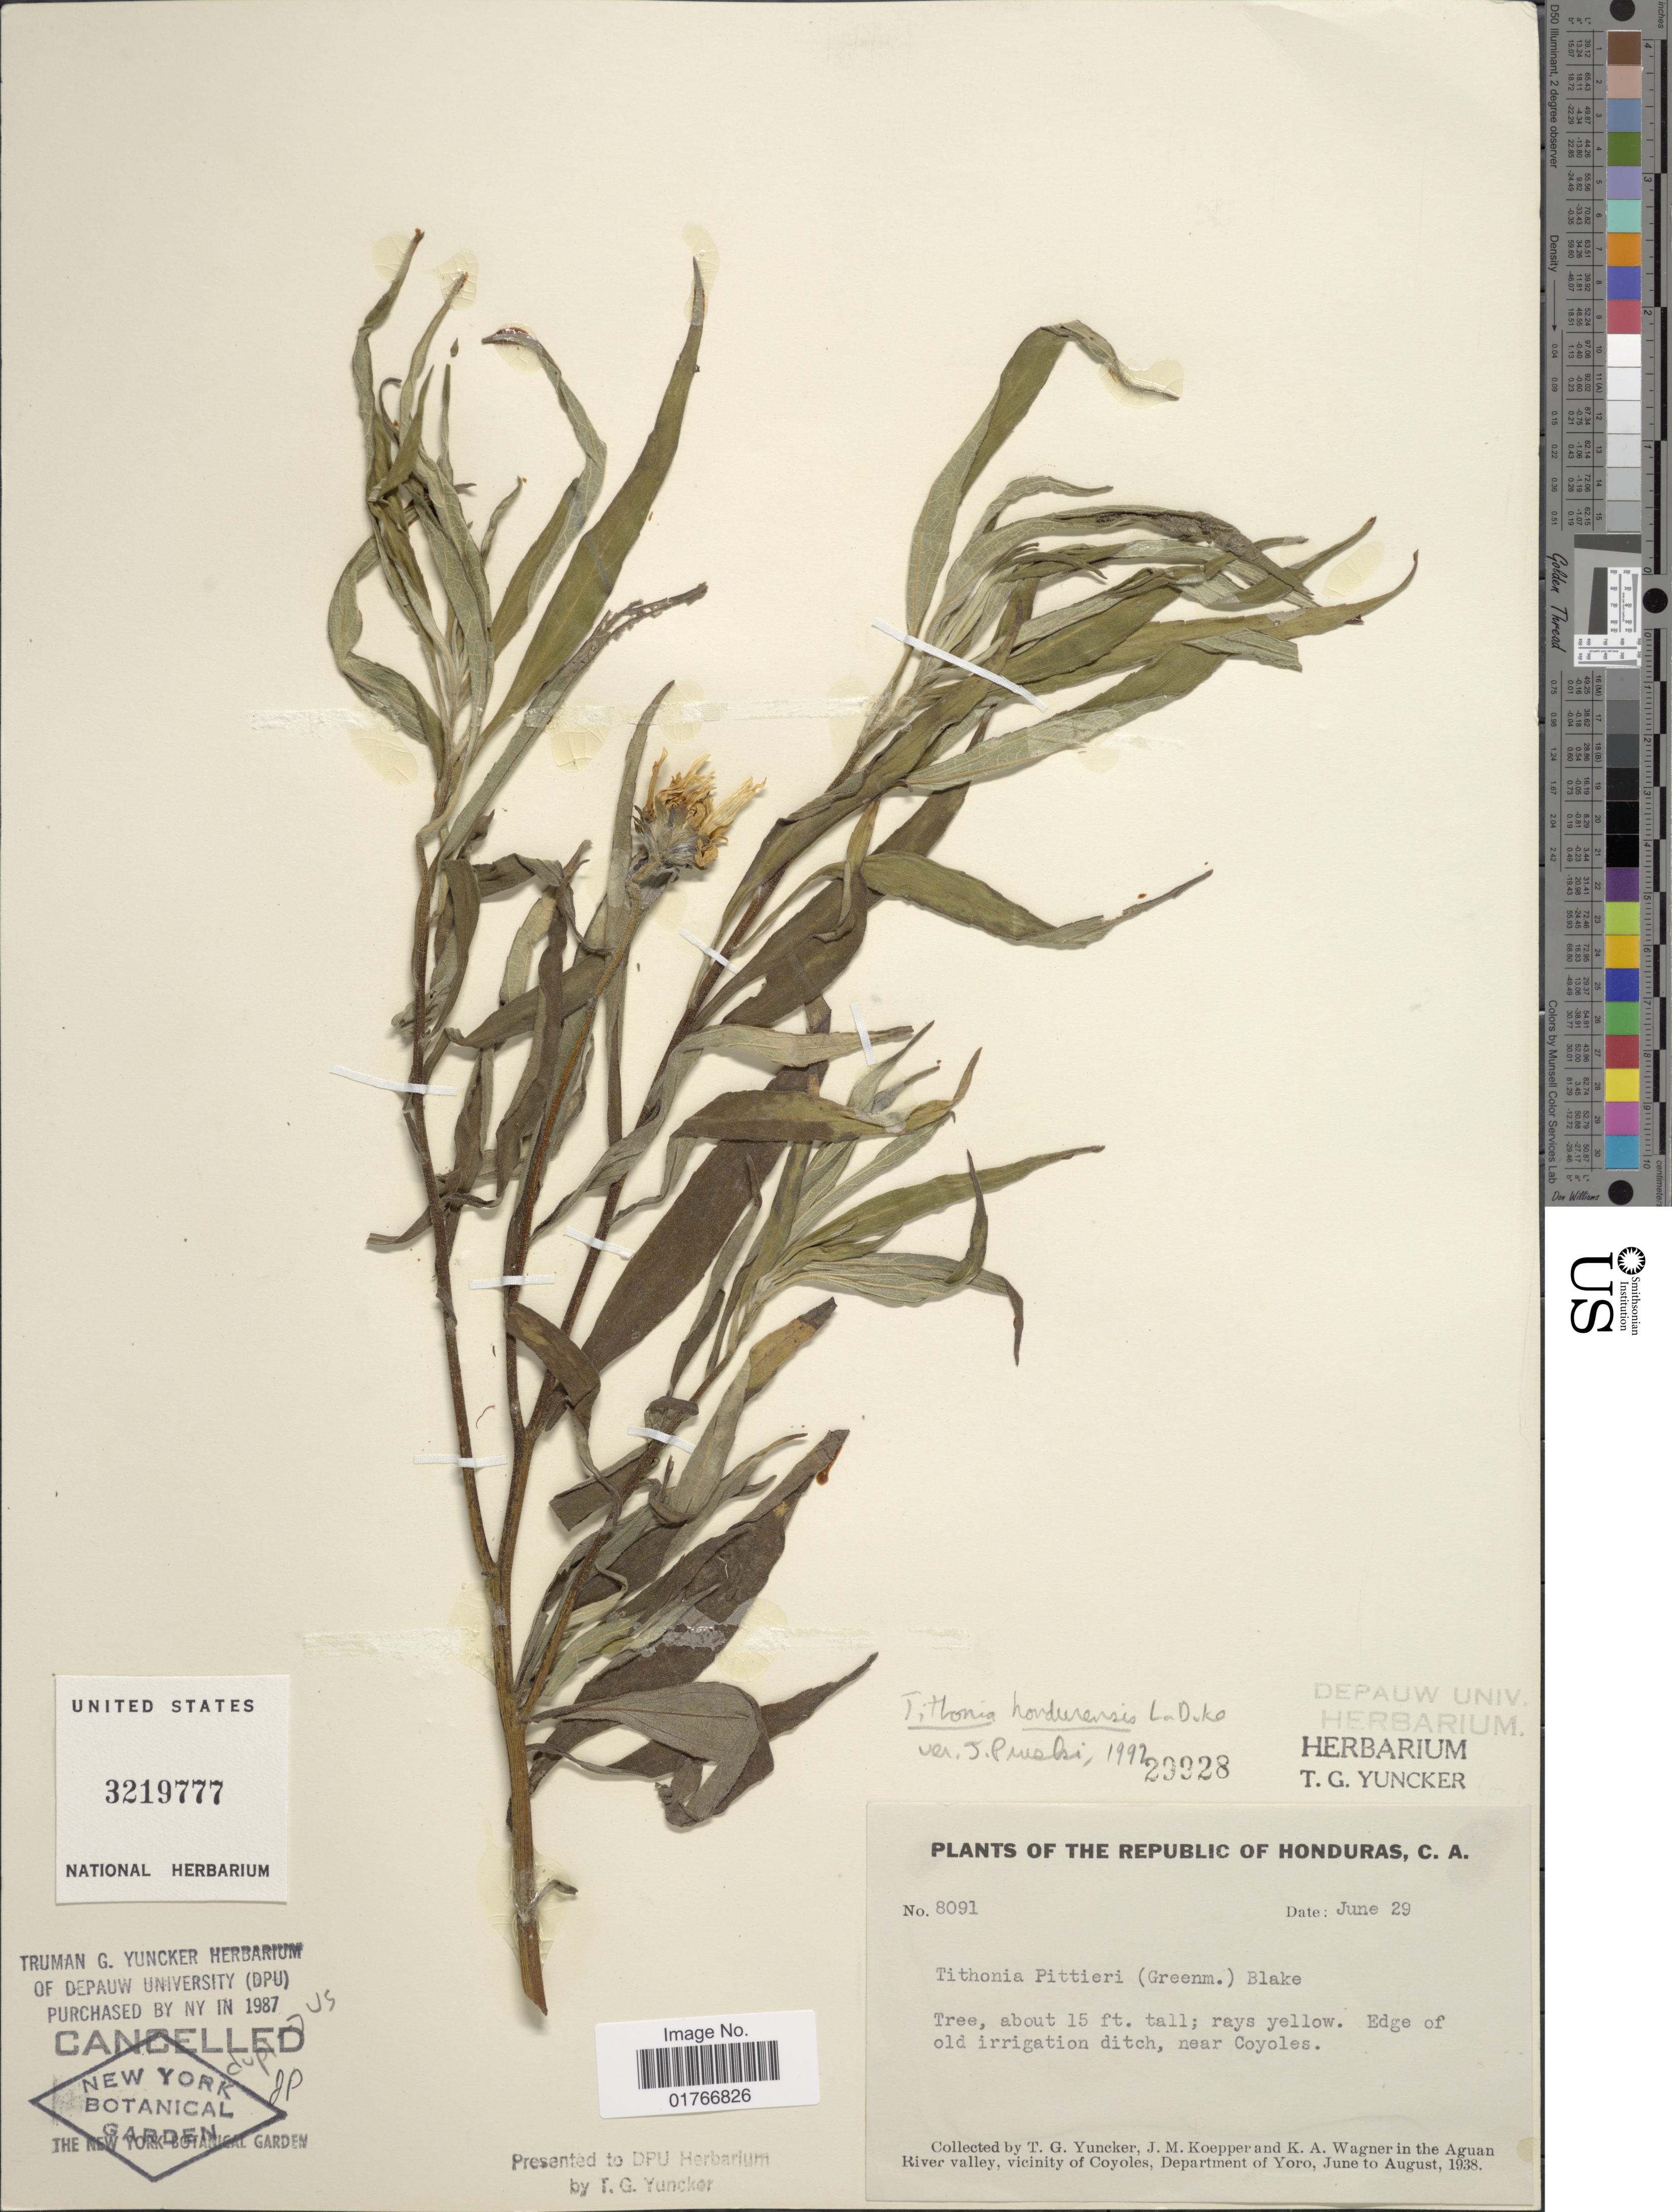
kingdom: Plantae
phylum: Tracheophyta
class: Magnoliopsida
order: Asterales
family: Asteraceae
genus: Tithonia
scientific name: Tithonia hondurensis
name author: La Duke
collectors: T. G. Yuncker, J. M. Koepper & K. A. Wagner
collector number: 8091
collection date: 1938-06-29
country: Honduras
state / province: Yoro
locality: Republic of Honduras, edge of old irrigation ditch, near Coyoles, Aguan River valley, vicinity of Coyoles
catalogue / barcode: US 3219777